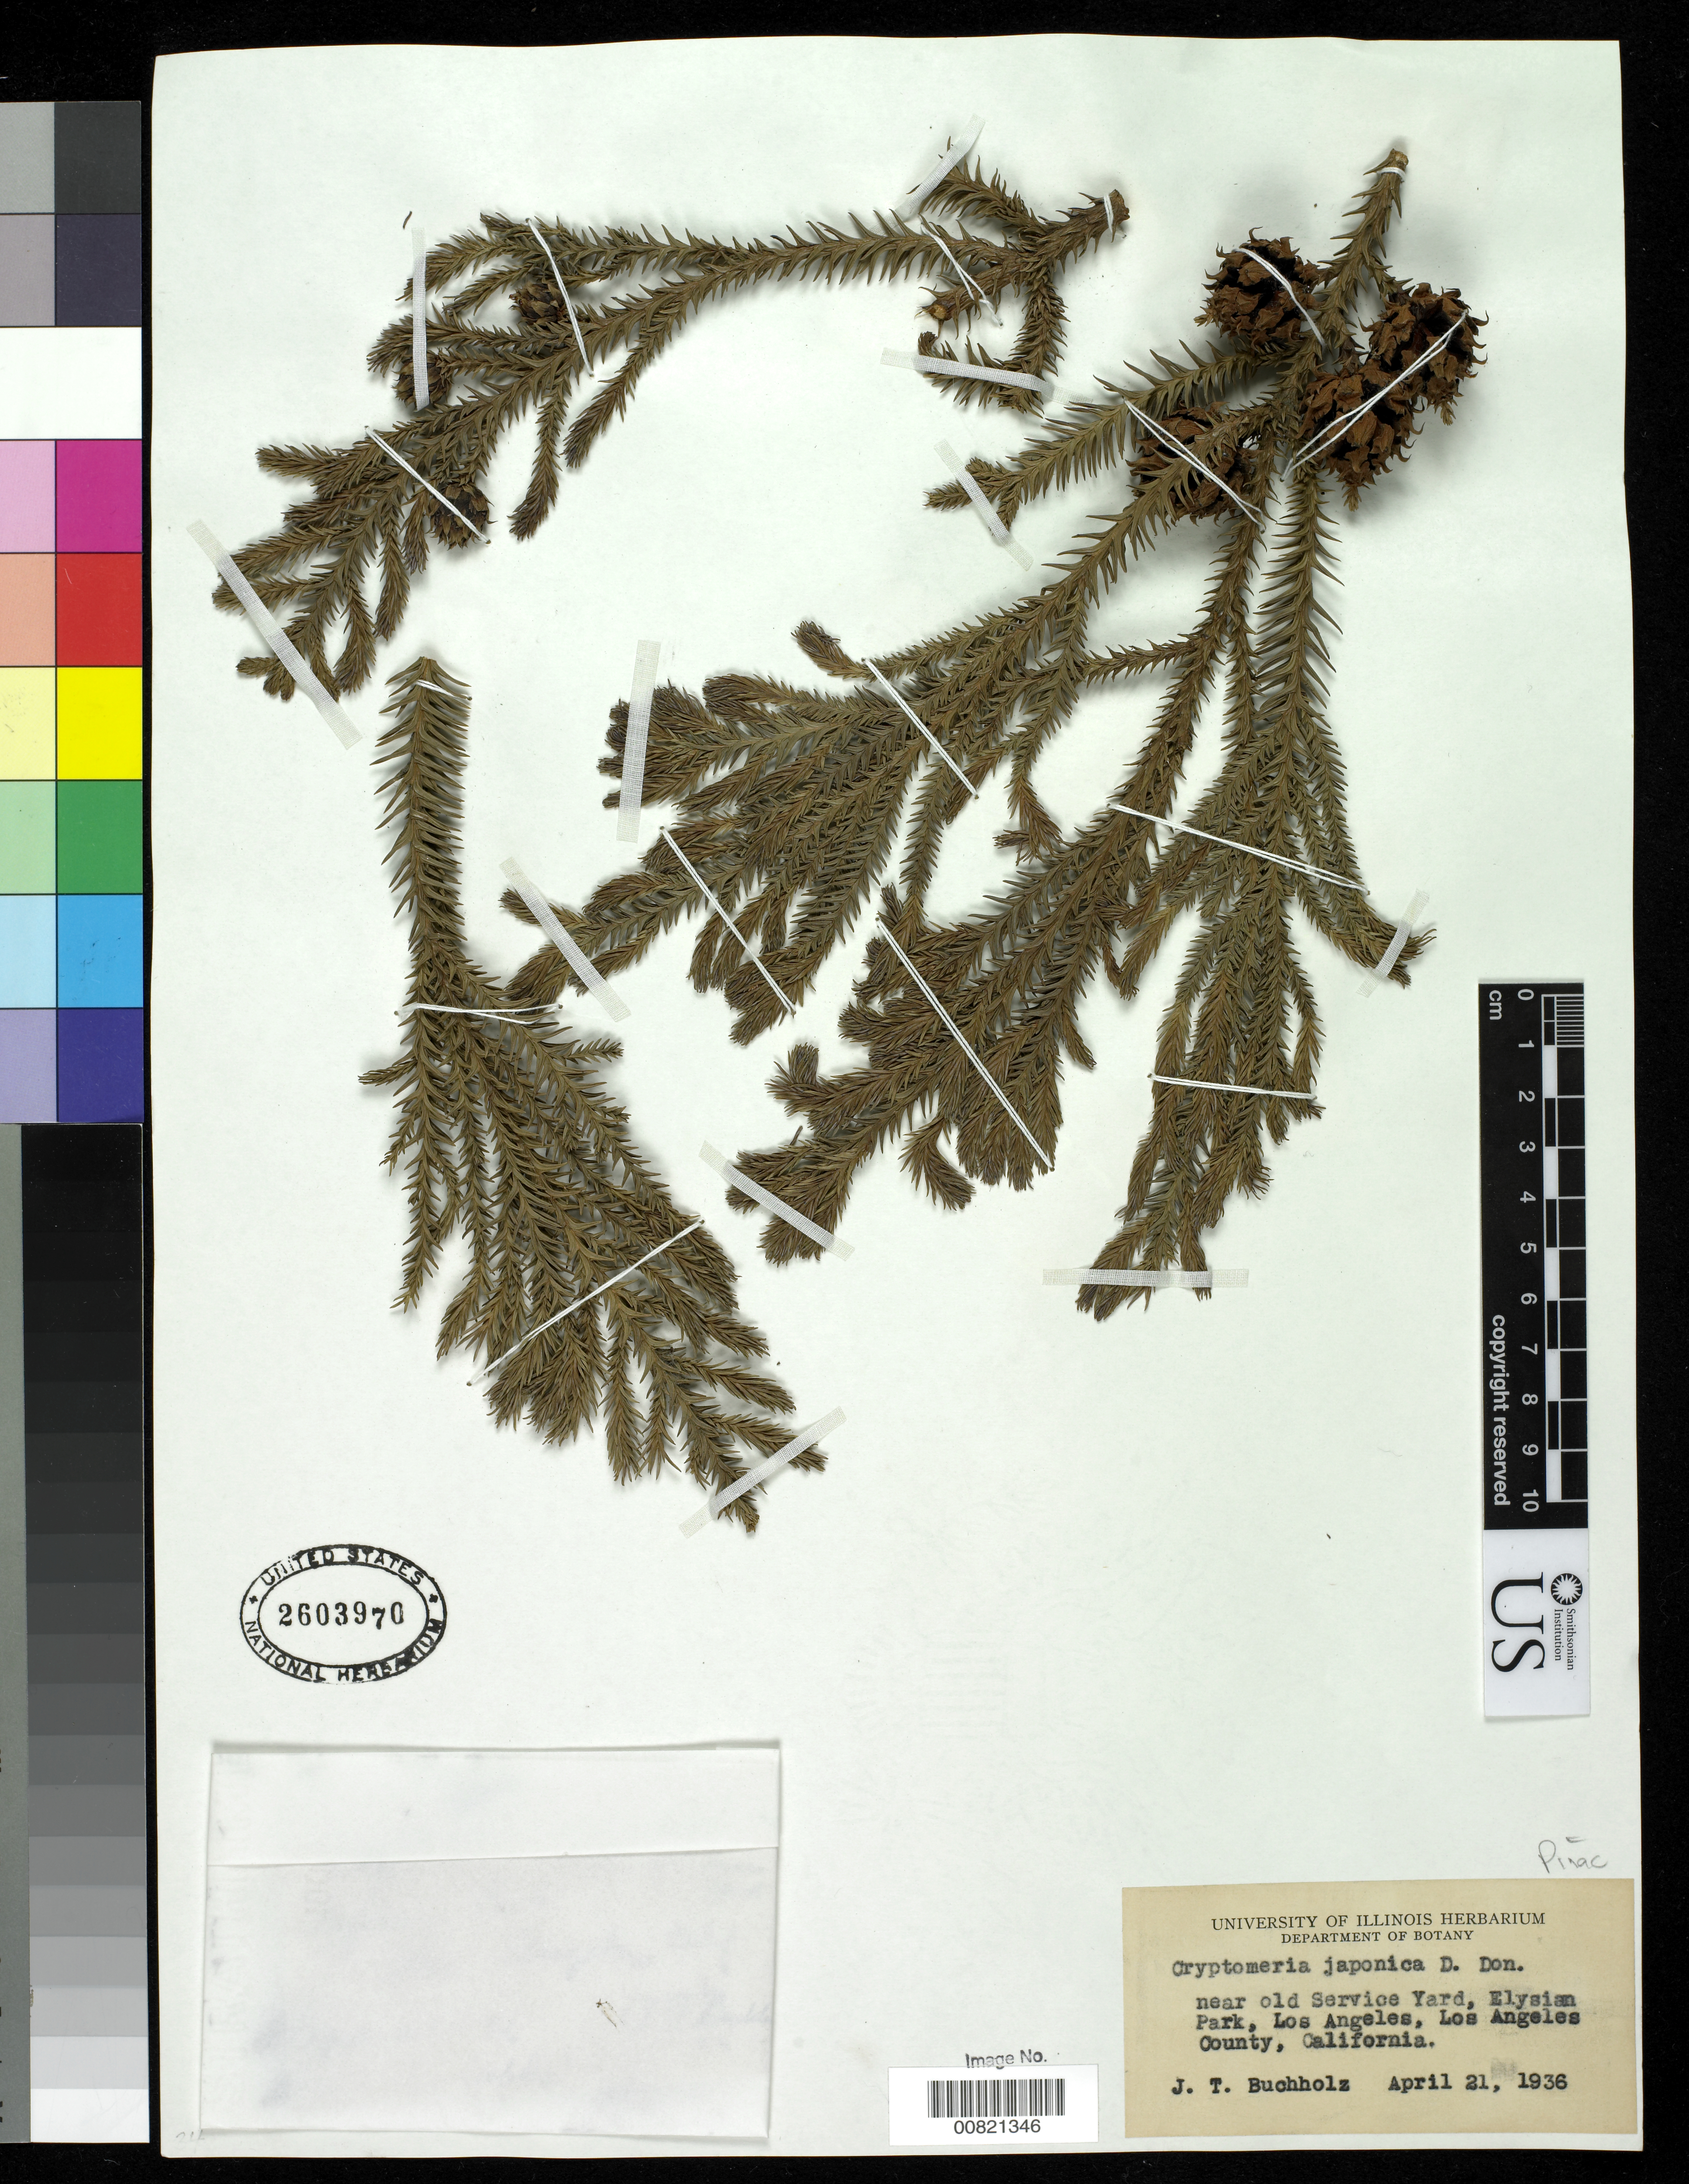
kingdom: Plantae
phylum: Tracheophyta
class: Pinopsida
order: Pinales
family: Cupressaceae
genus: Cryptomeria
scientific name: Cryptomeria japonica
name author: (Thunb. ex L. f.) D. Don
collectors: J. T. Buchholz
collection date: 1936-04-21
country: United States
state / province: California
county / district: Los Angeles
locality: Near old Service Yard, Elysian Park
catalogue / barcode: US 2603970